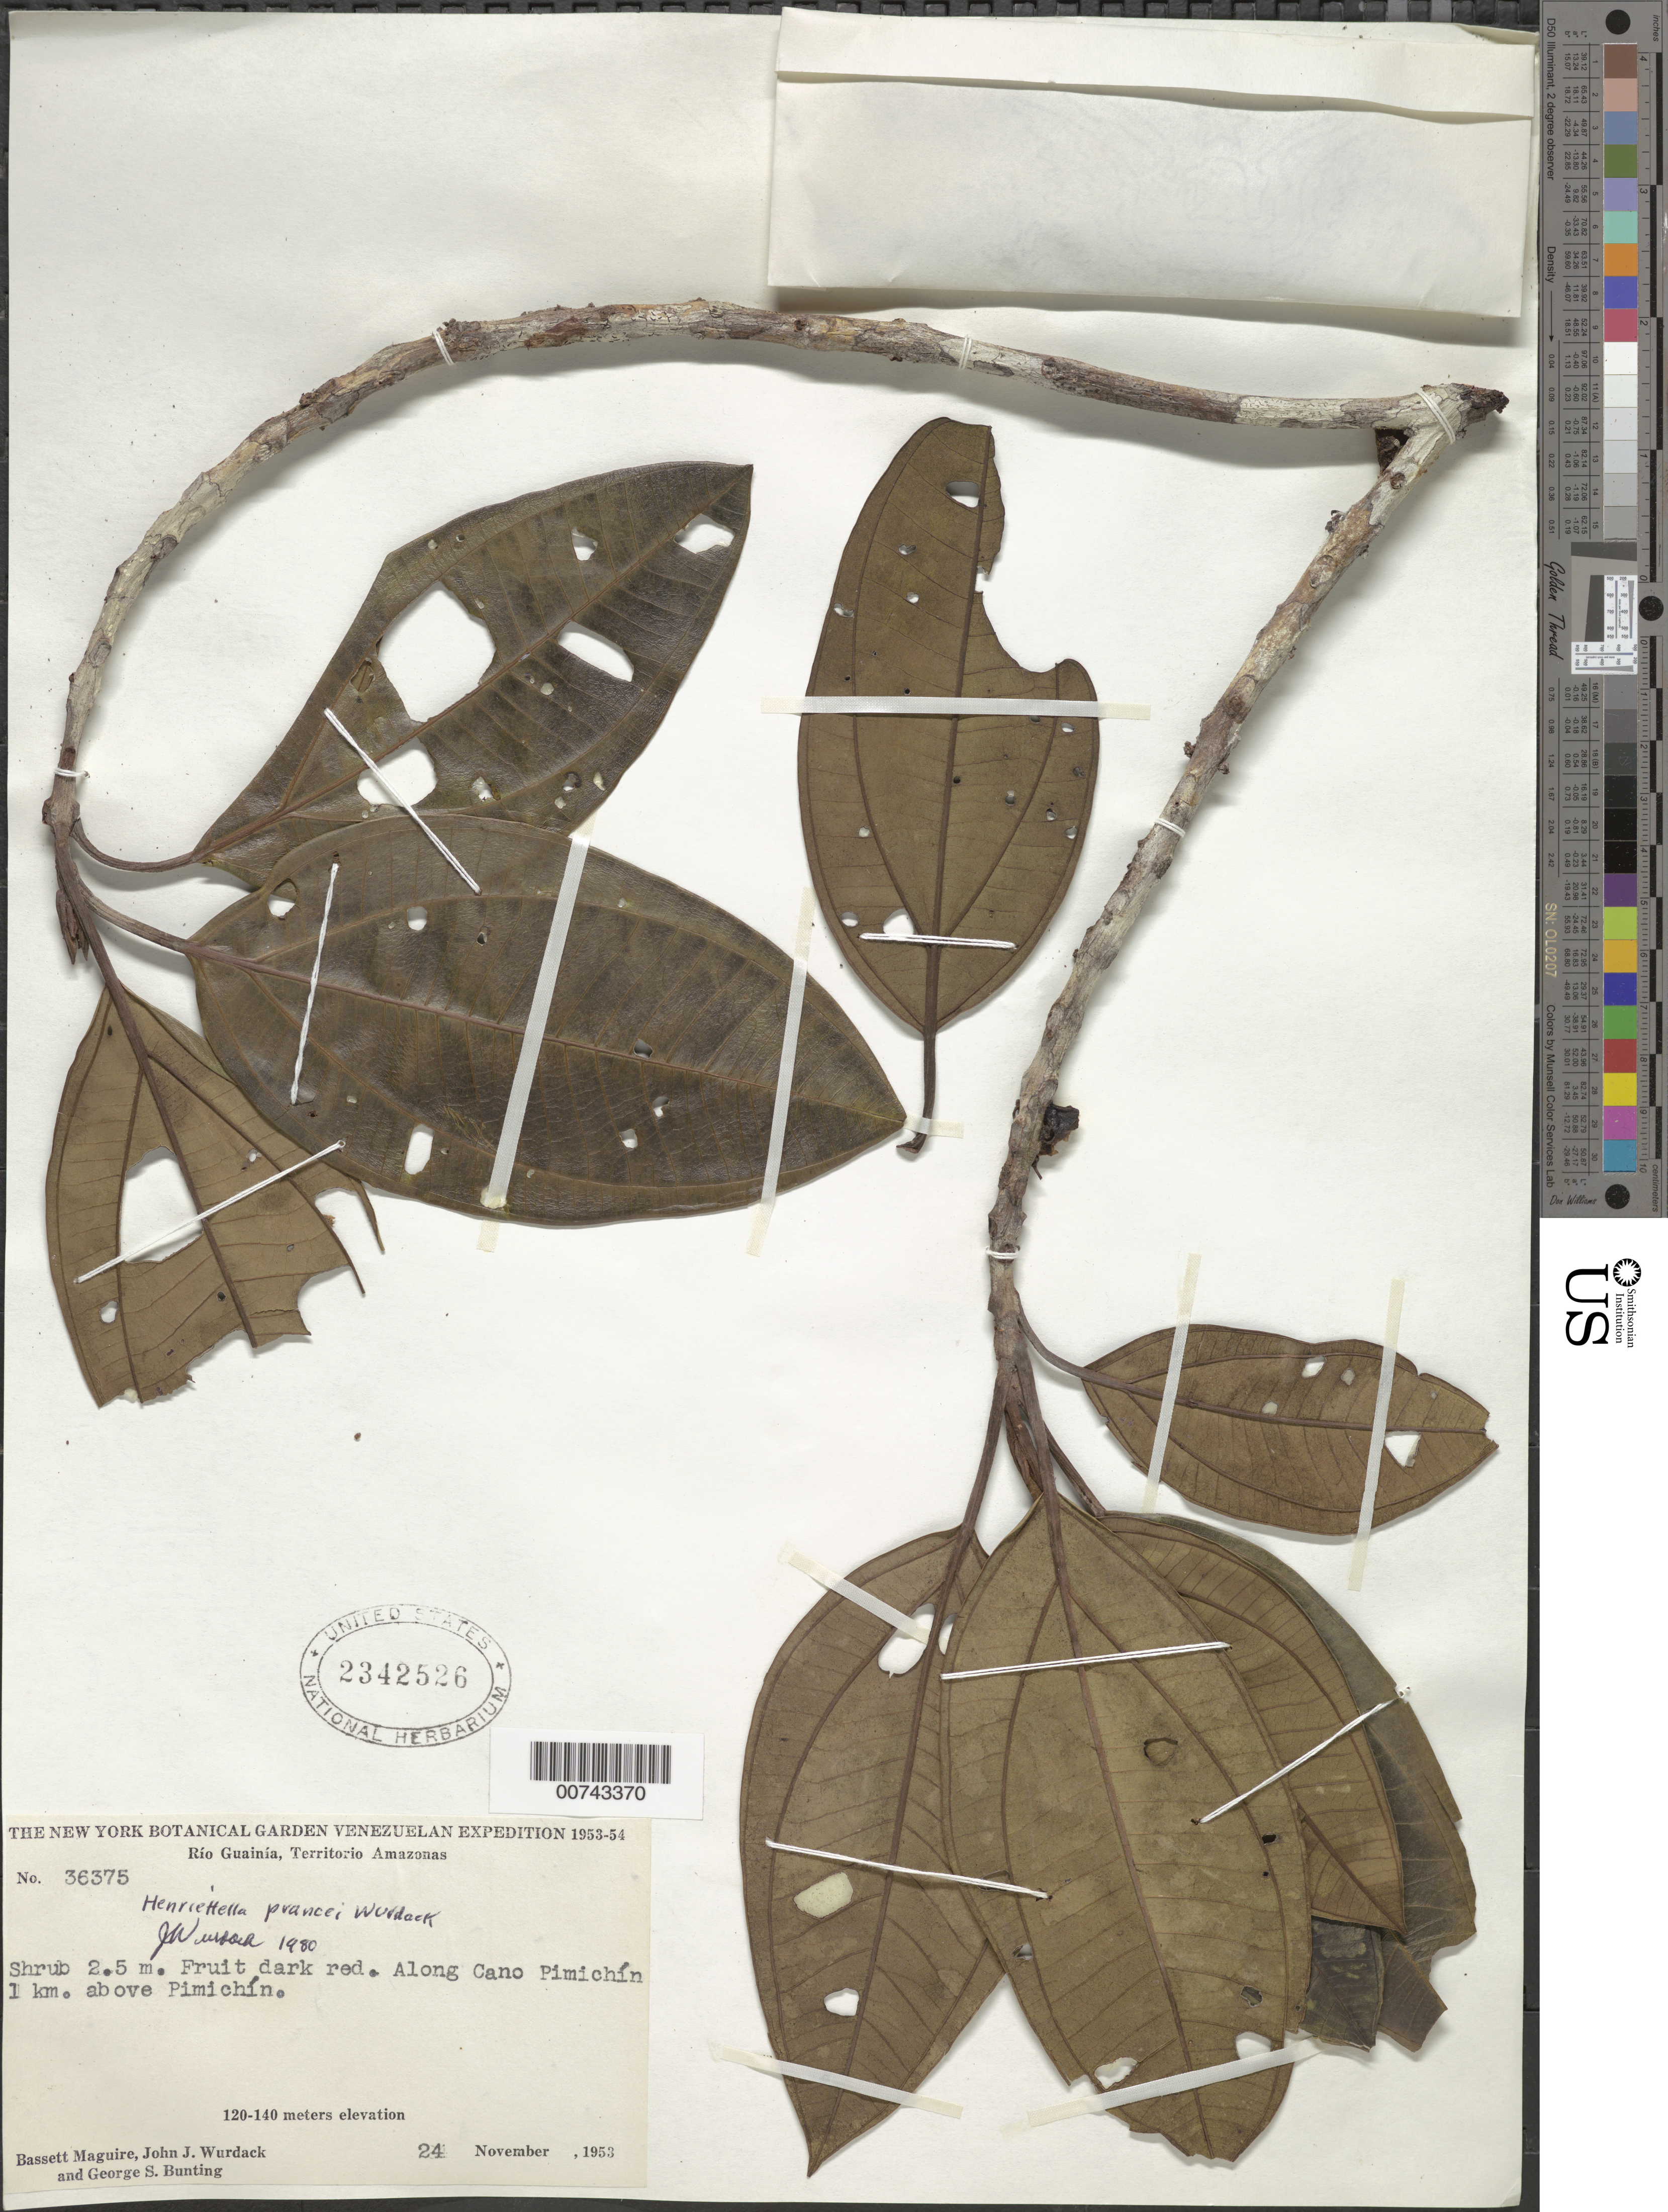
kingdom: Plantae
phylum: Tracheophyta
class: Magnoliopsida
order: Myrtales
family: Melastomataceae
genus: Henriettea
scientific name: Henriettea prancei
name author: (Wurdack) Penneys et al.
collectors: B. Maguire, J. J. Wurdack & G. S. Bunting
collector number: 36375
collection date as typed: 24-Nov-53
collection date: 1953-11-24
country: Venezuela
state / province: Amazonas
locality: Río Guainía, Caño Pimichín, 1 km above Pimichín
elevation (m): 120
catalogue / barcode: US 2342526